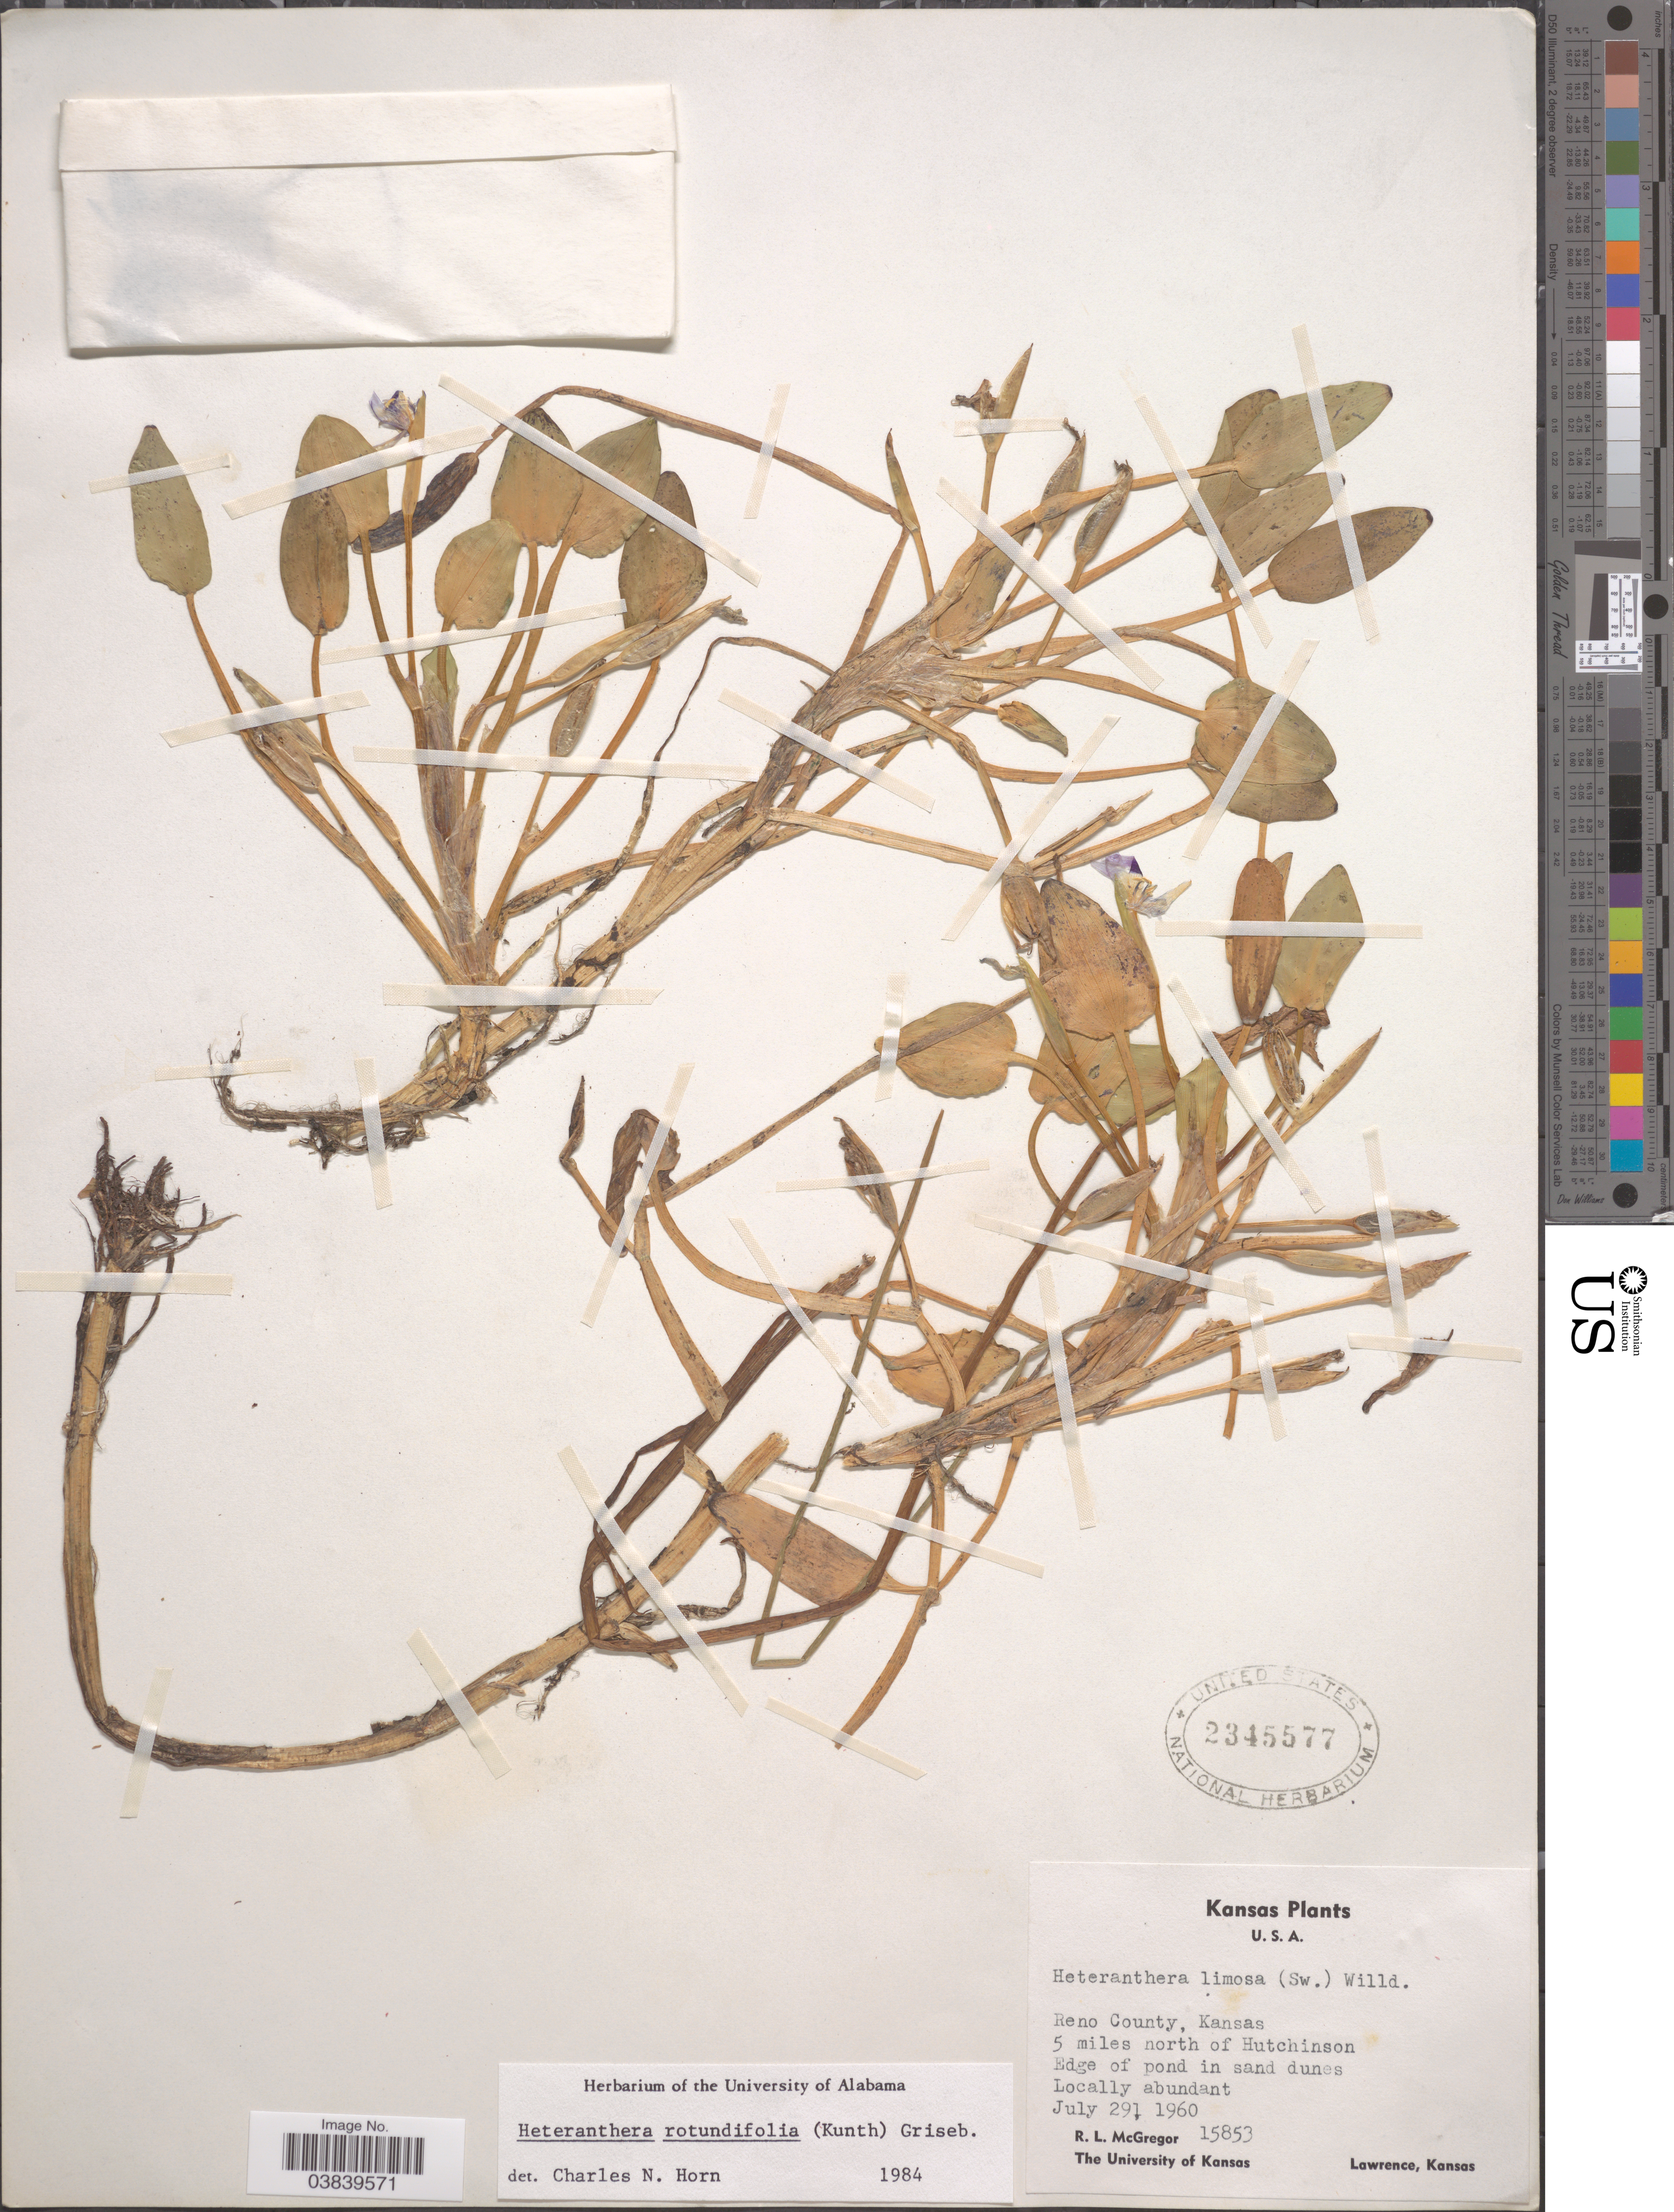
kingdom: Plantae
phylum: Tracheophyta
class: Liliopsida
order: Commelinales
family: Pontederiaceae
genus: Heteranthera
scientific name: Heteranthera rotundifolia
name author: (Kunth) Griseb.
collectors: R. McGregor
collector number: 15853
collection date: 1960-07-29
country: United States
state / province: Kansas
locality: Reno County. 5 miles north of Hutchinson.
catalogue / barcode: US 2345577